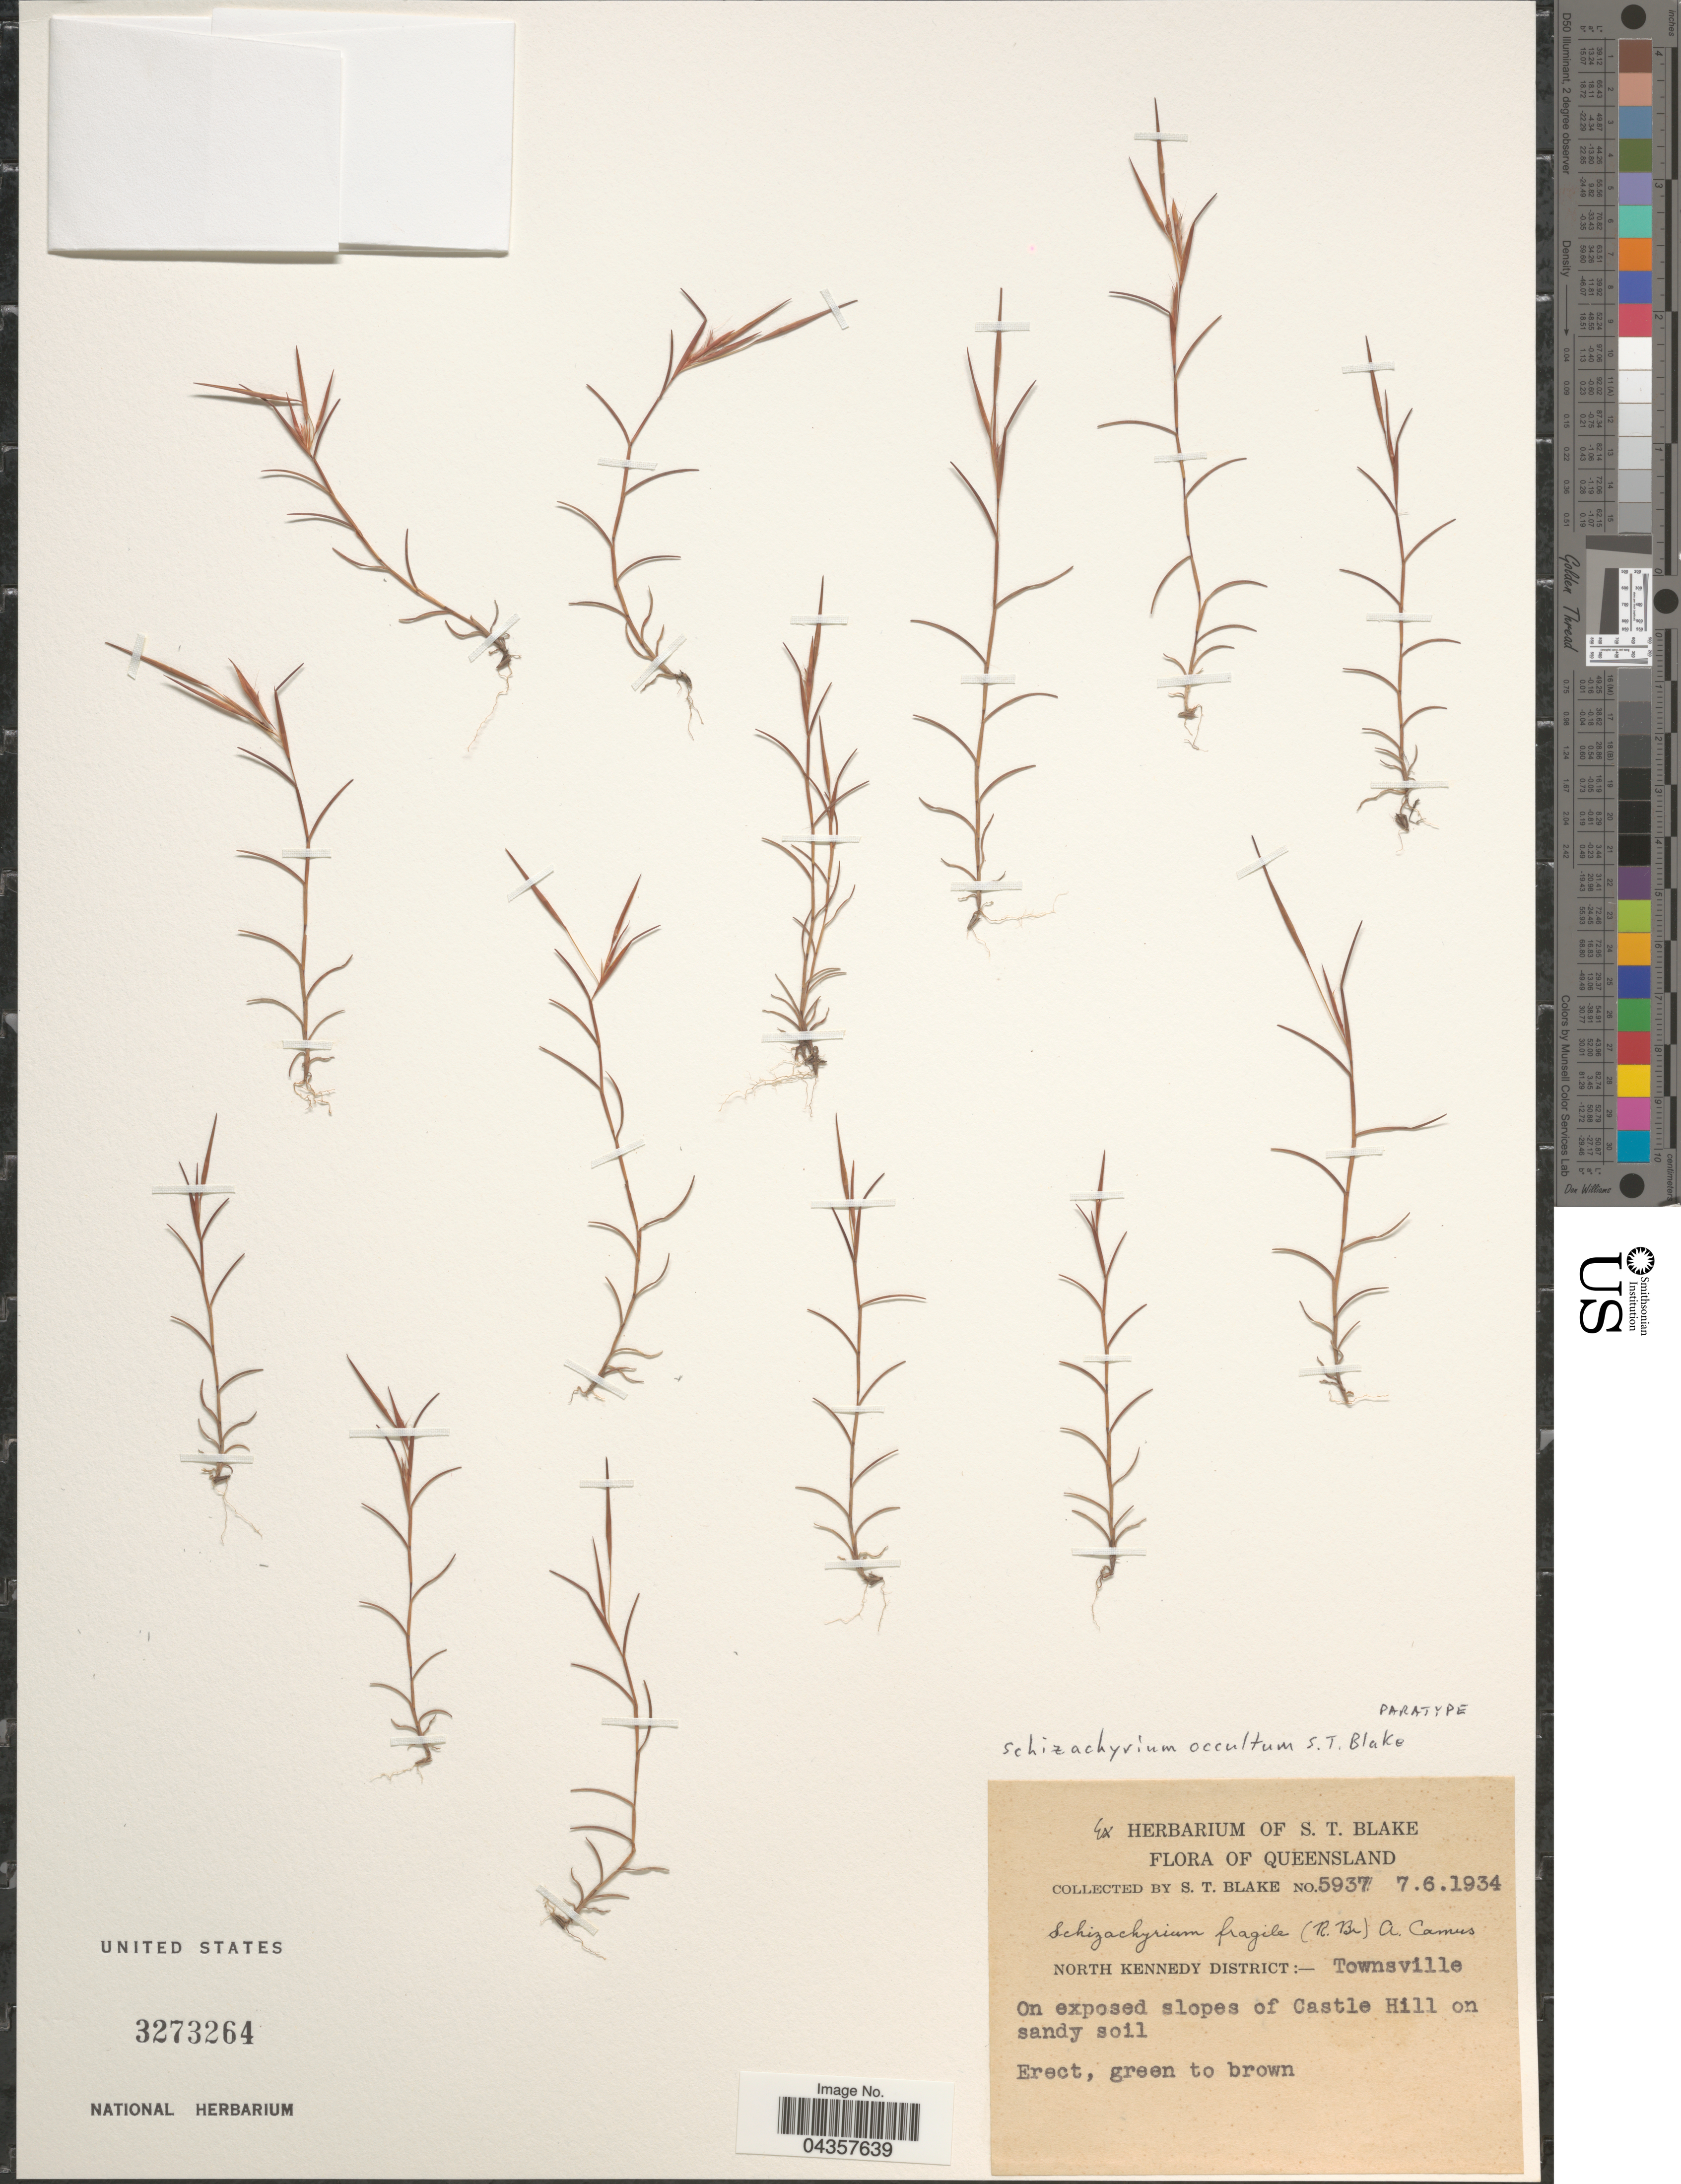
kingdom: Plantae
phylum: Tracheophyta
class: Liliopsida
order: Poales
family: Poaceae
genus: Schizachyrium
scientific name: Schizachyrium occultum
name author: S.T. Blake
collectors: S. T. Blake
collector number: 937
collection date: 1934-06-07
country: Australia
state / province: Queensland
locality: North Kennedy District:- Townville. On exposed slopes of Castle Hill on sandy soil.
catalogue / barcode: US 3273264